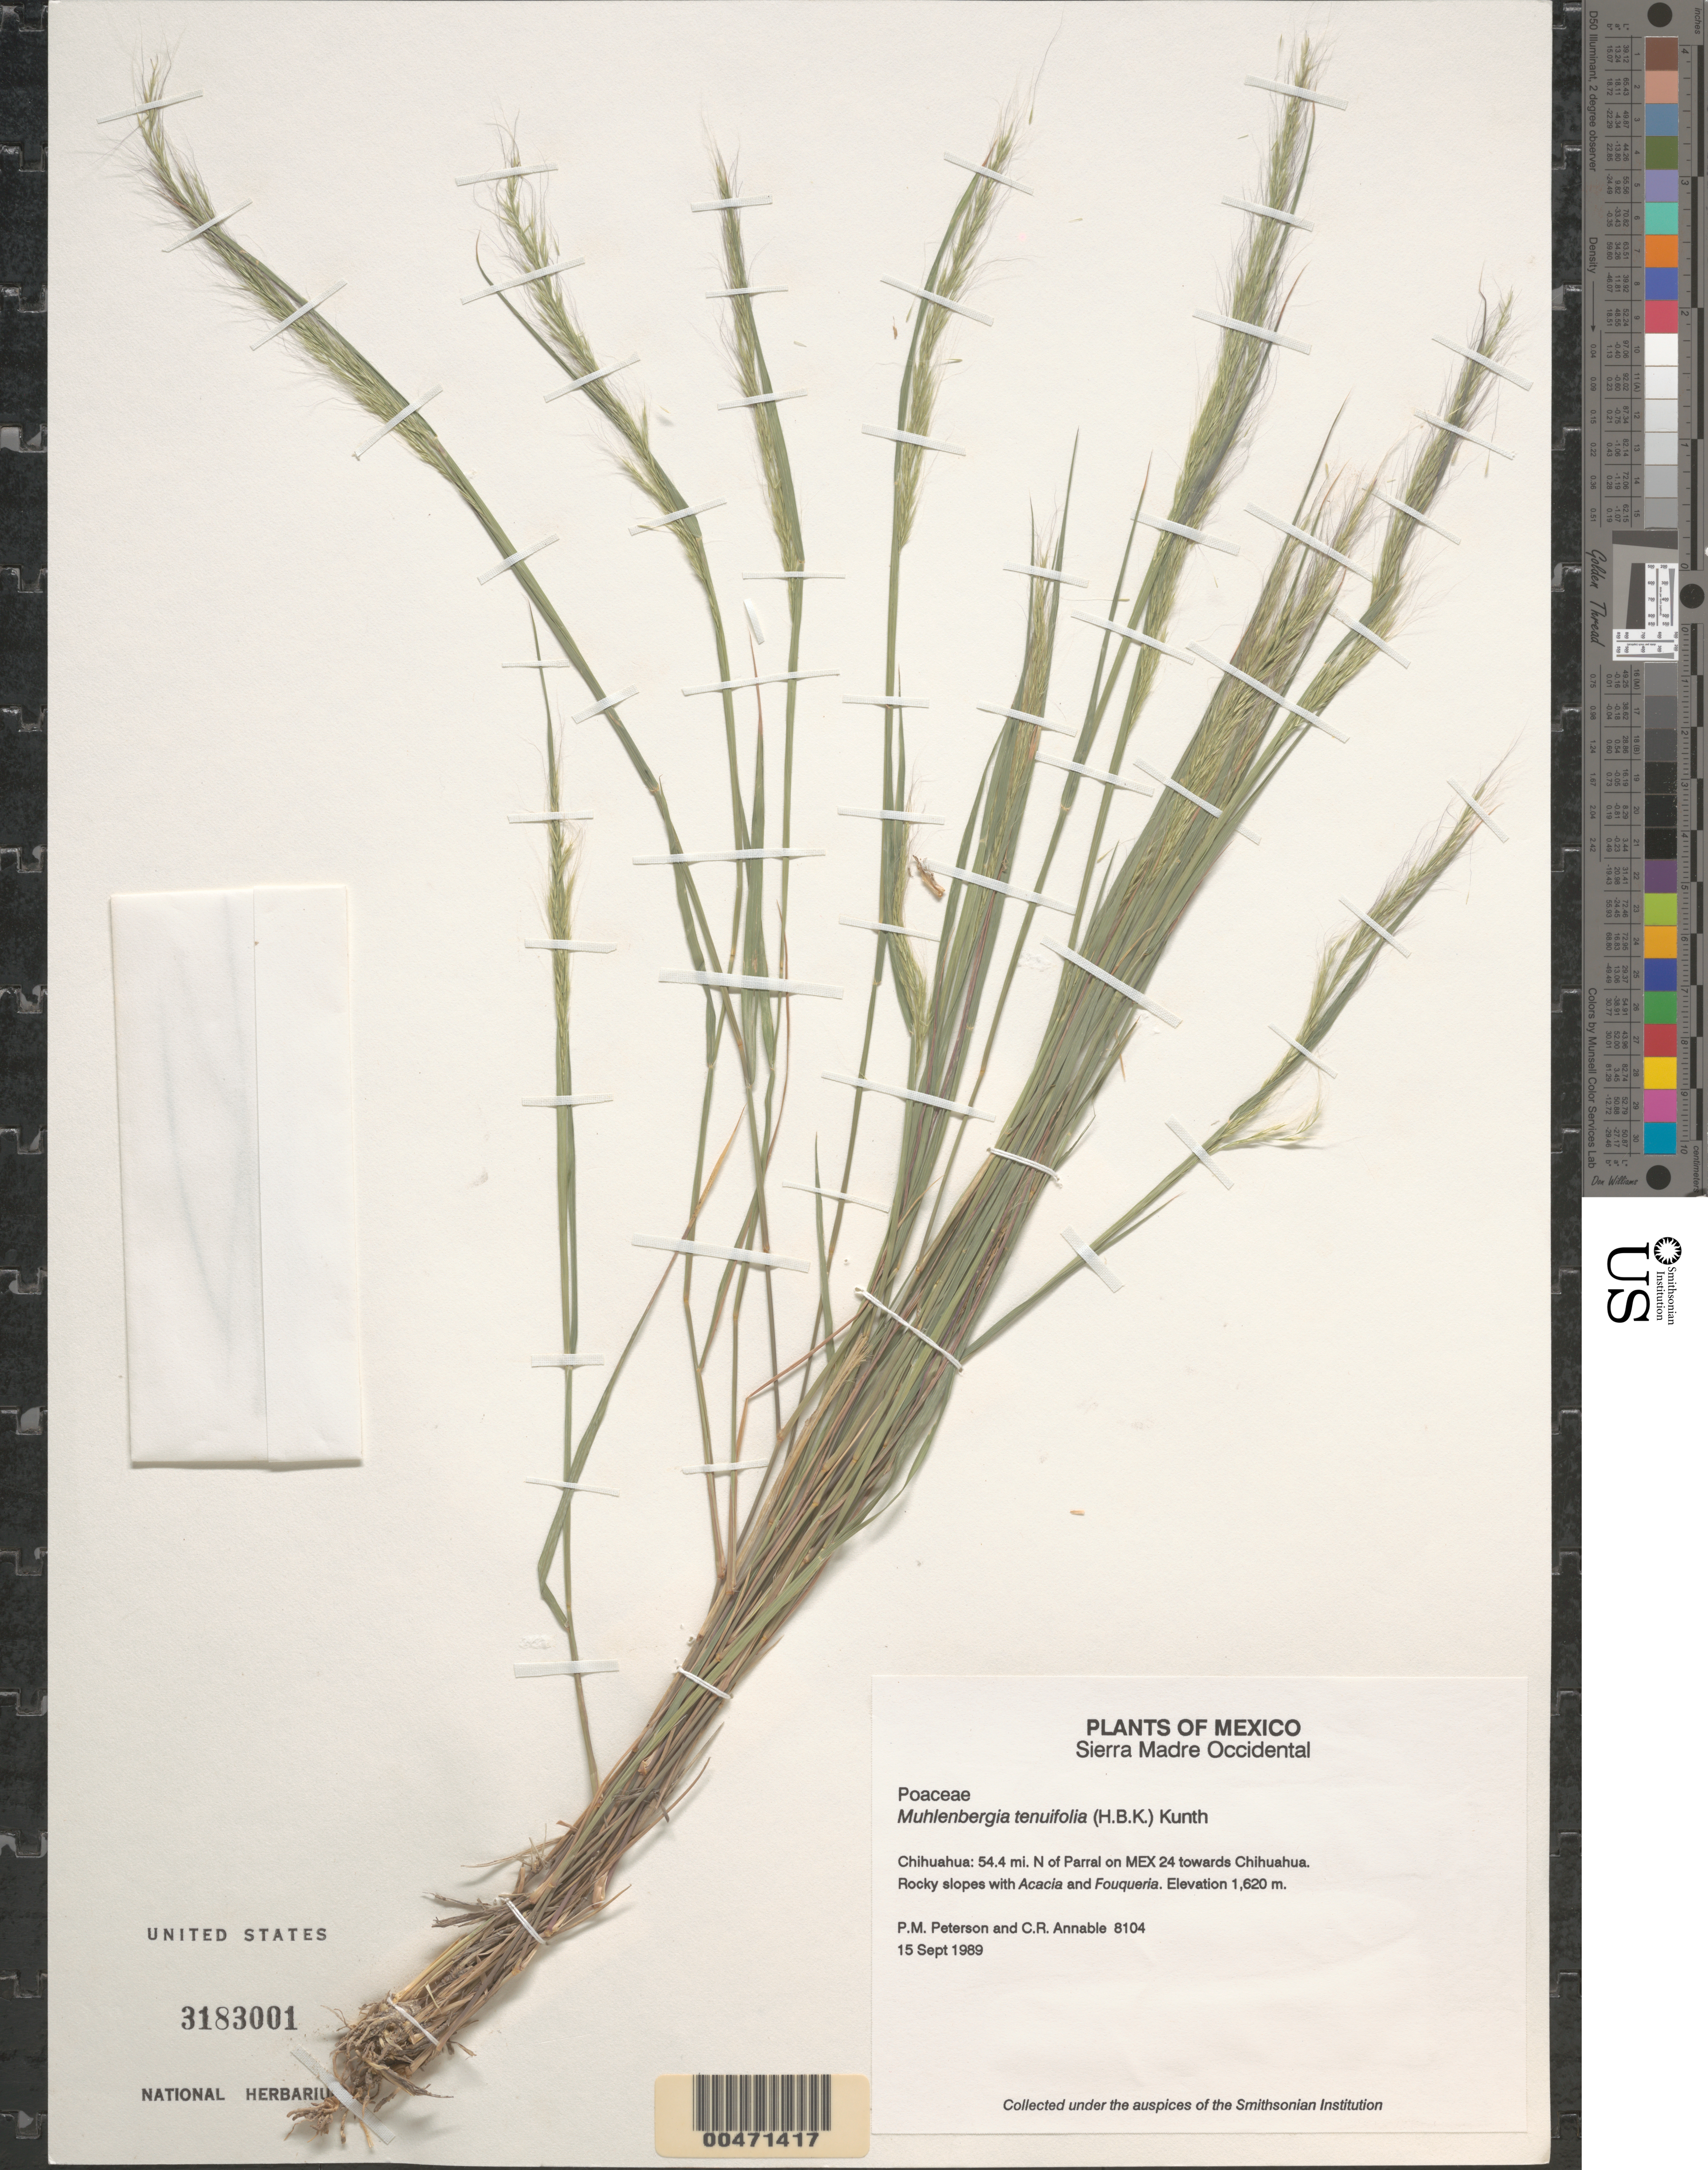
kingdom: Plantae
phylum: Tracheophyta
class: Liliopsida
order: Poales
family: Poaceae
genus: Muhlenbergia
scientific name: Muhlenbergia tenuifolia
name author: (Kunth) Kunth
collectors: P. M. Peterson & C. R. Annable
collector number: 08104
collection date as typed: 15 Sep 1989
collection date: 1989-09-15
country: Mexico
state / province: Chihuahua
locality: Sierra Madre Occidental, 54.4 mi. N of Parral on Mex 24 towards Chihuahua.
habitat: Rocky slopes with Acacia and Fouqueria.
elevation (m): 1620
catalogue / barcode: US 3183001